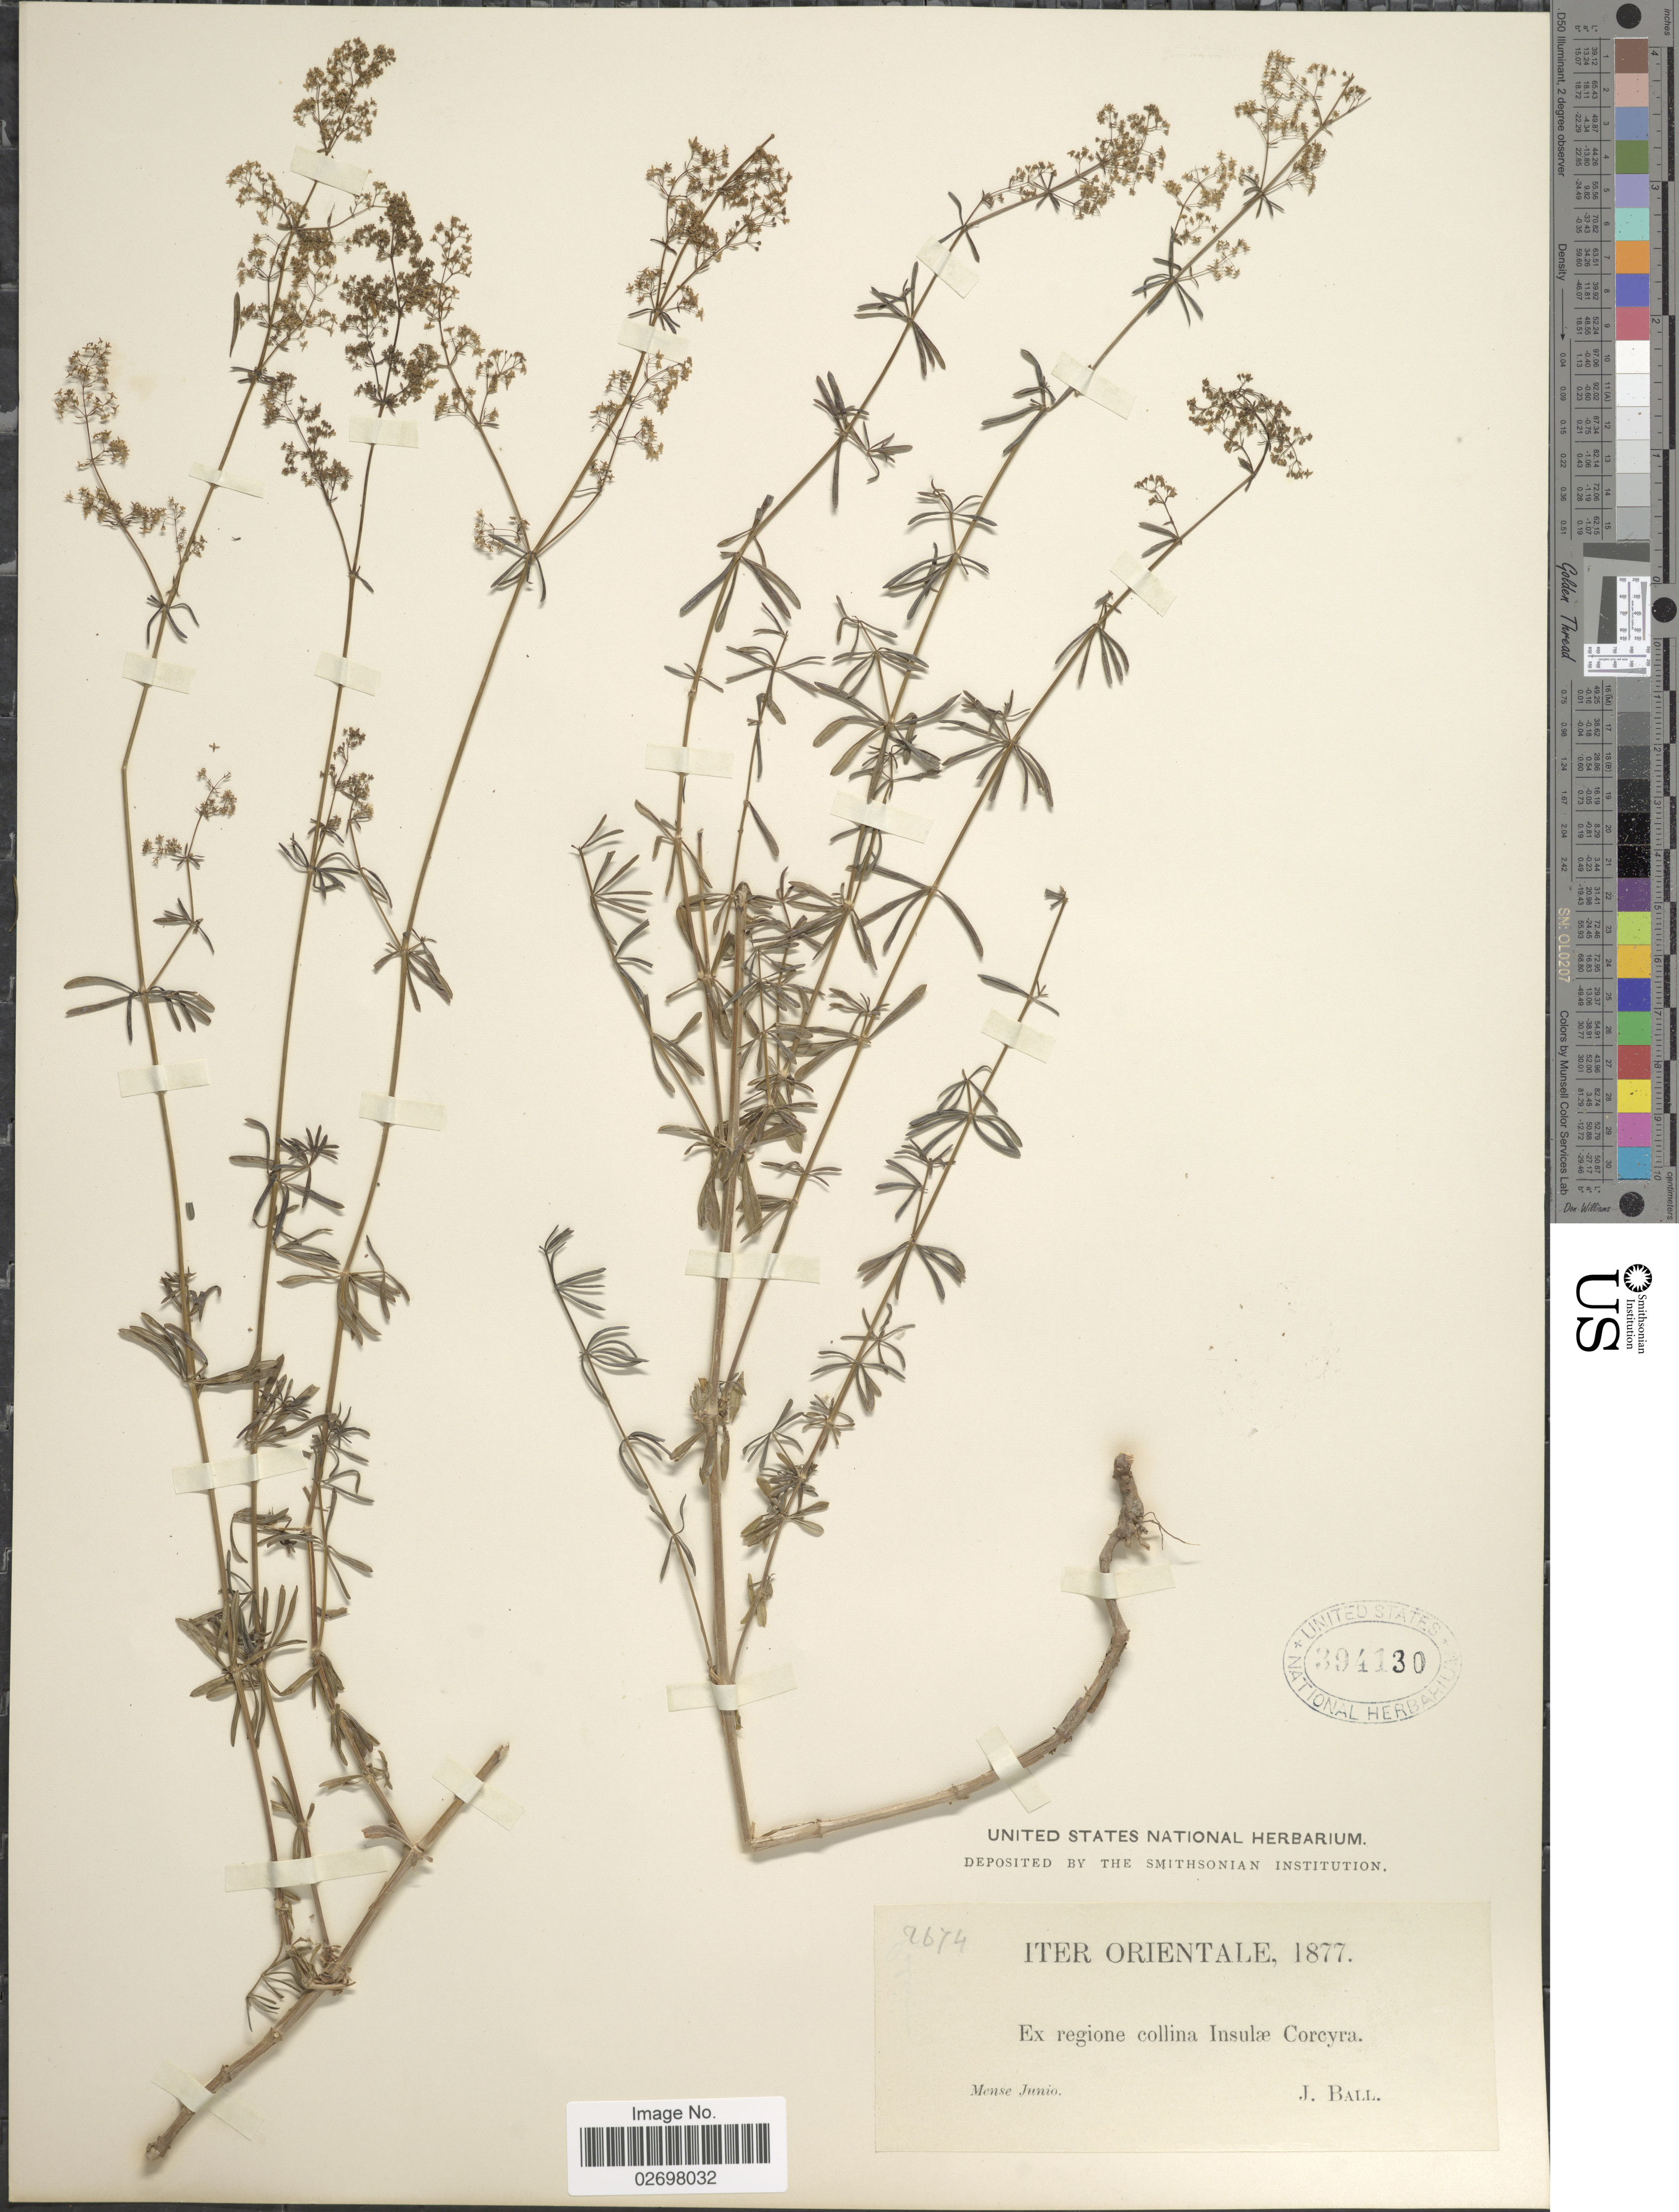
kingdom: Plantae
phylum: Tracheophyta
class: Magnoliopsida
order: Gentianales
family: Rubiaceae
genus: Galium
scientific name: Galium sp.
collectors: J. Ball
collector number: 2674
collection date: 1877-06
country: France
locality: Iter Orientale, Ex regione collina Insulae Corcyra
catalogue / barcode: US 394130